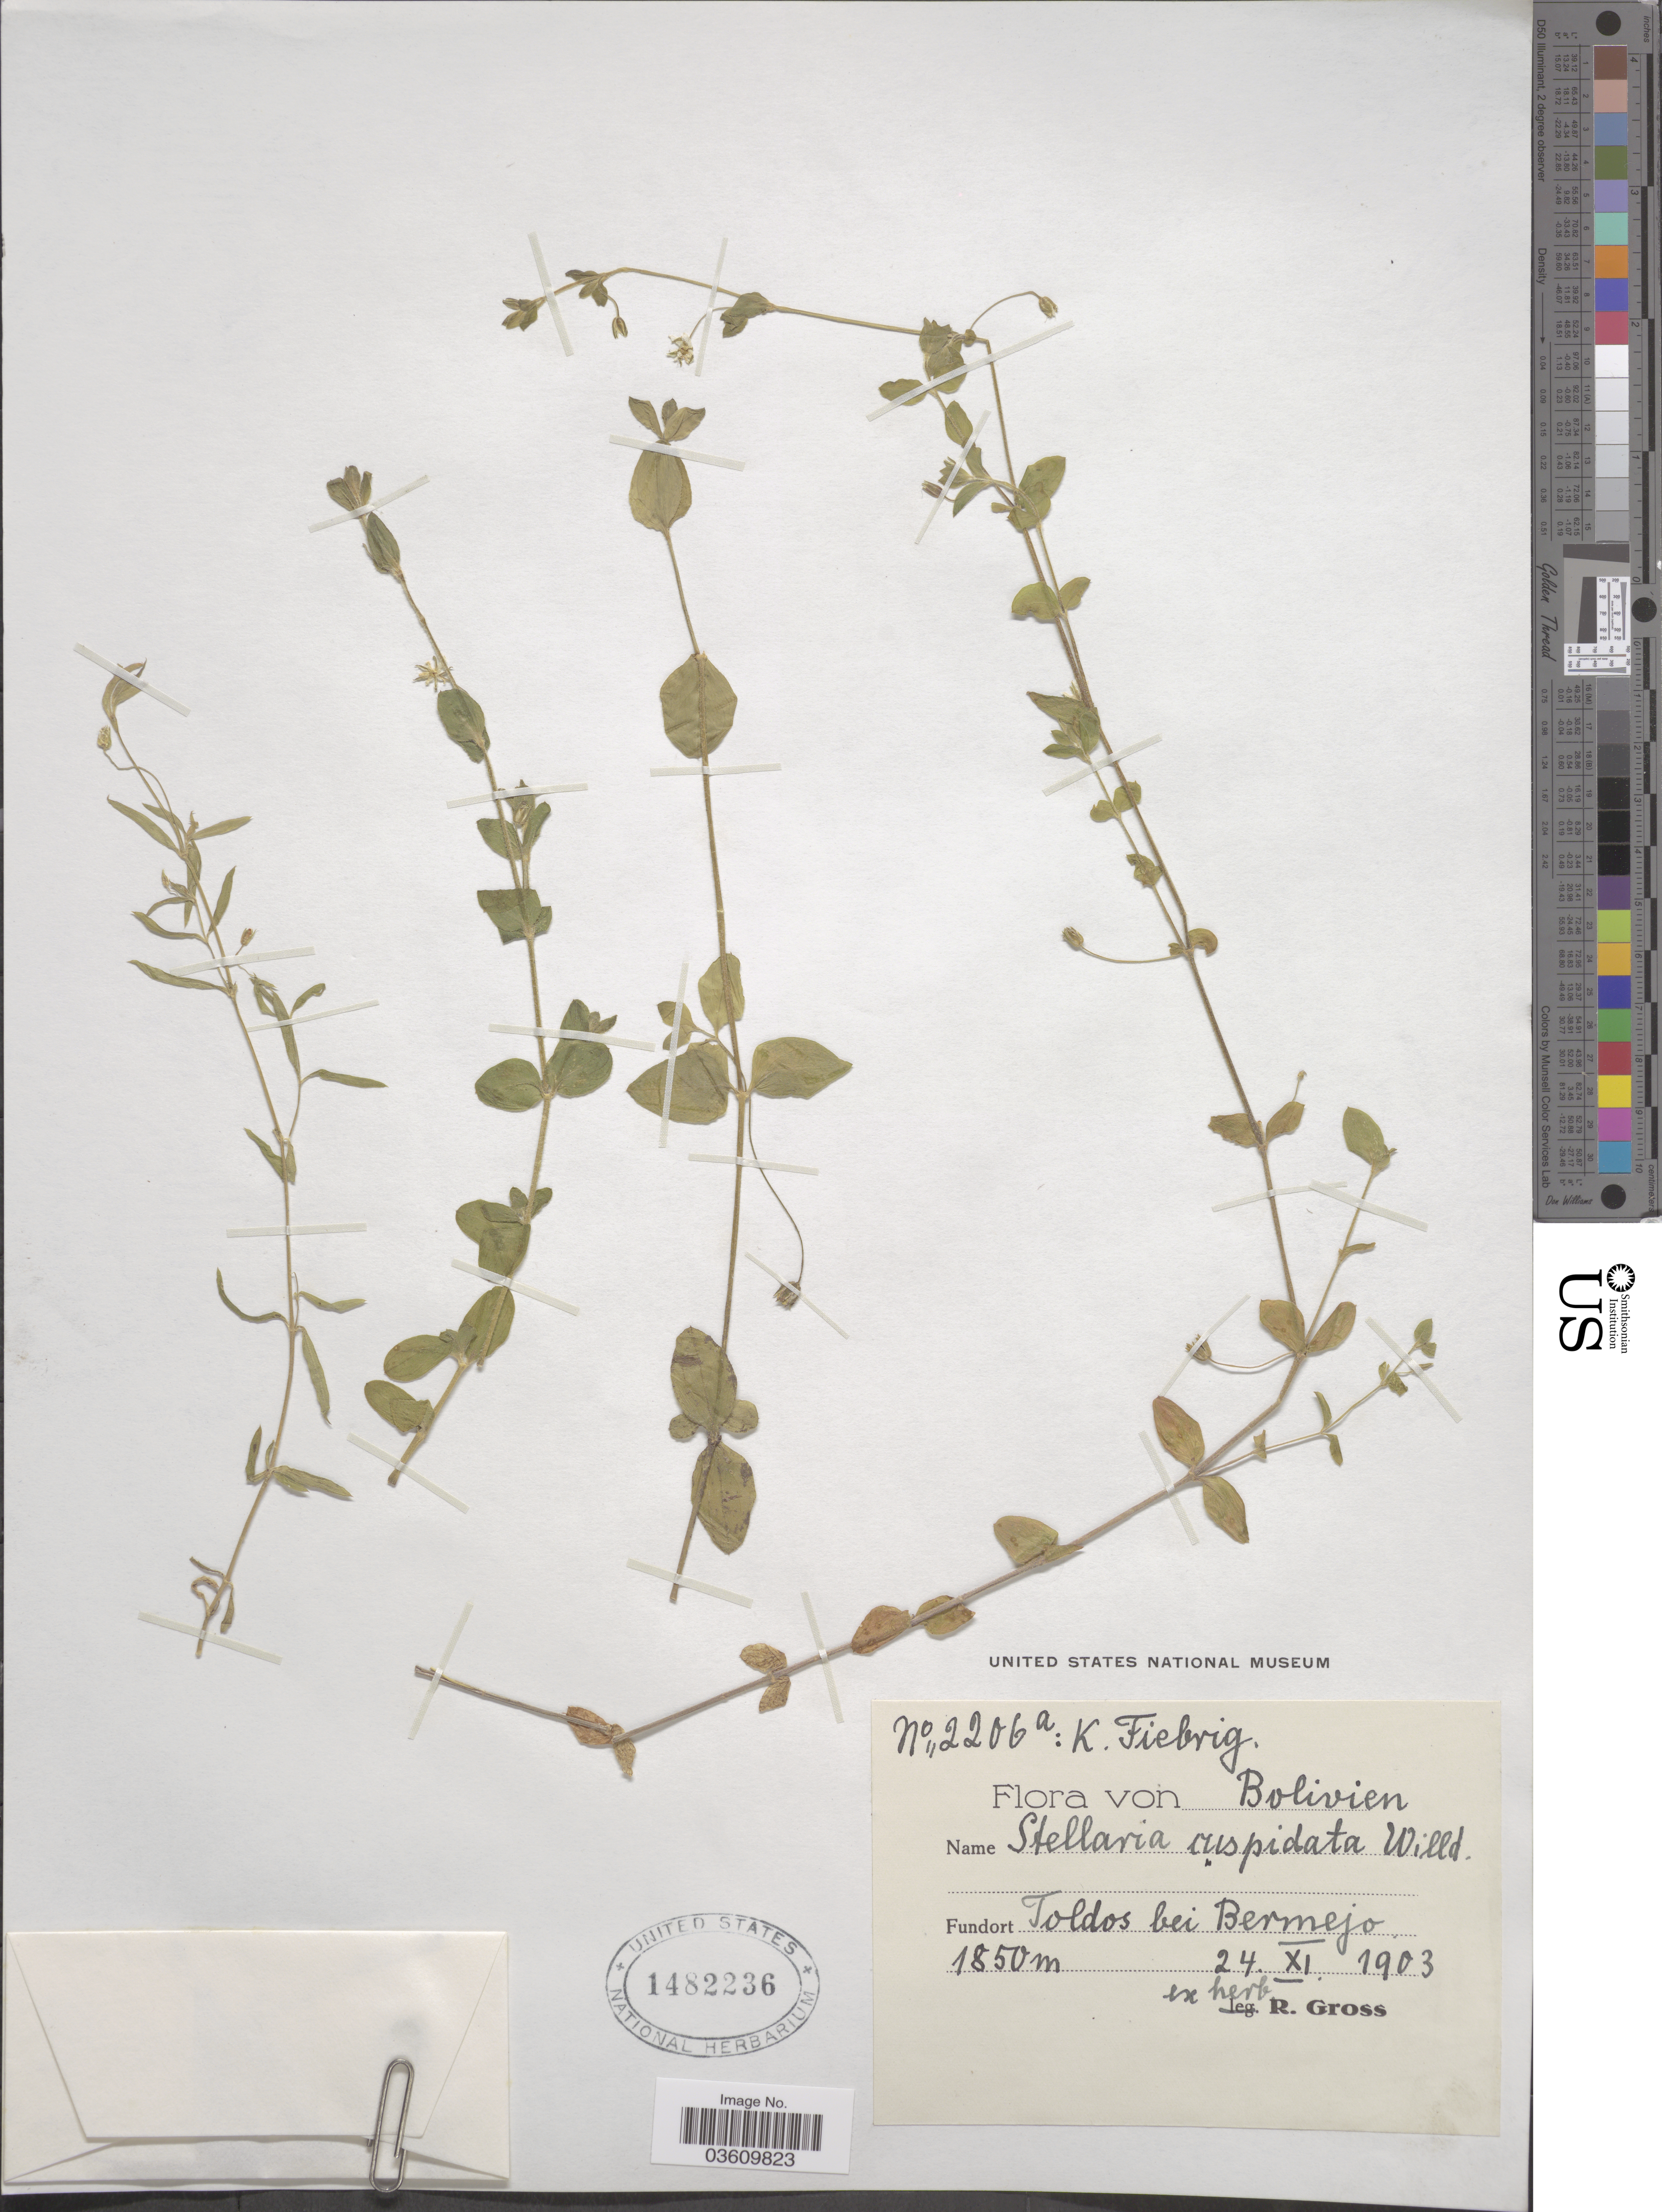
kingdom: Plantae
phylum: Tracheophyta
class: Magnoliopsida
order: Caryophyllales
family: Caryophyllaceae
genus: Stellaria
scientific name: Stellaria ovata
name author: Willd.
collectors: K. Fiebrig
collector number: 2206a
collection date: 1903-11-24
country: Bolivia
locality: Toldos bei Bermejo.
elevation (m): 1850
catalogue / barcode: US 1482236